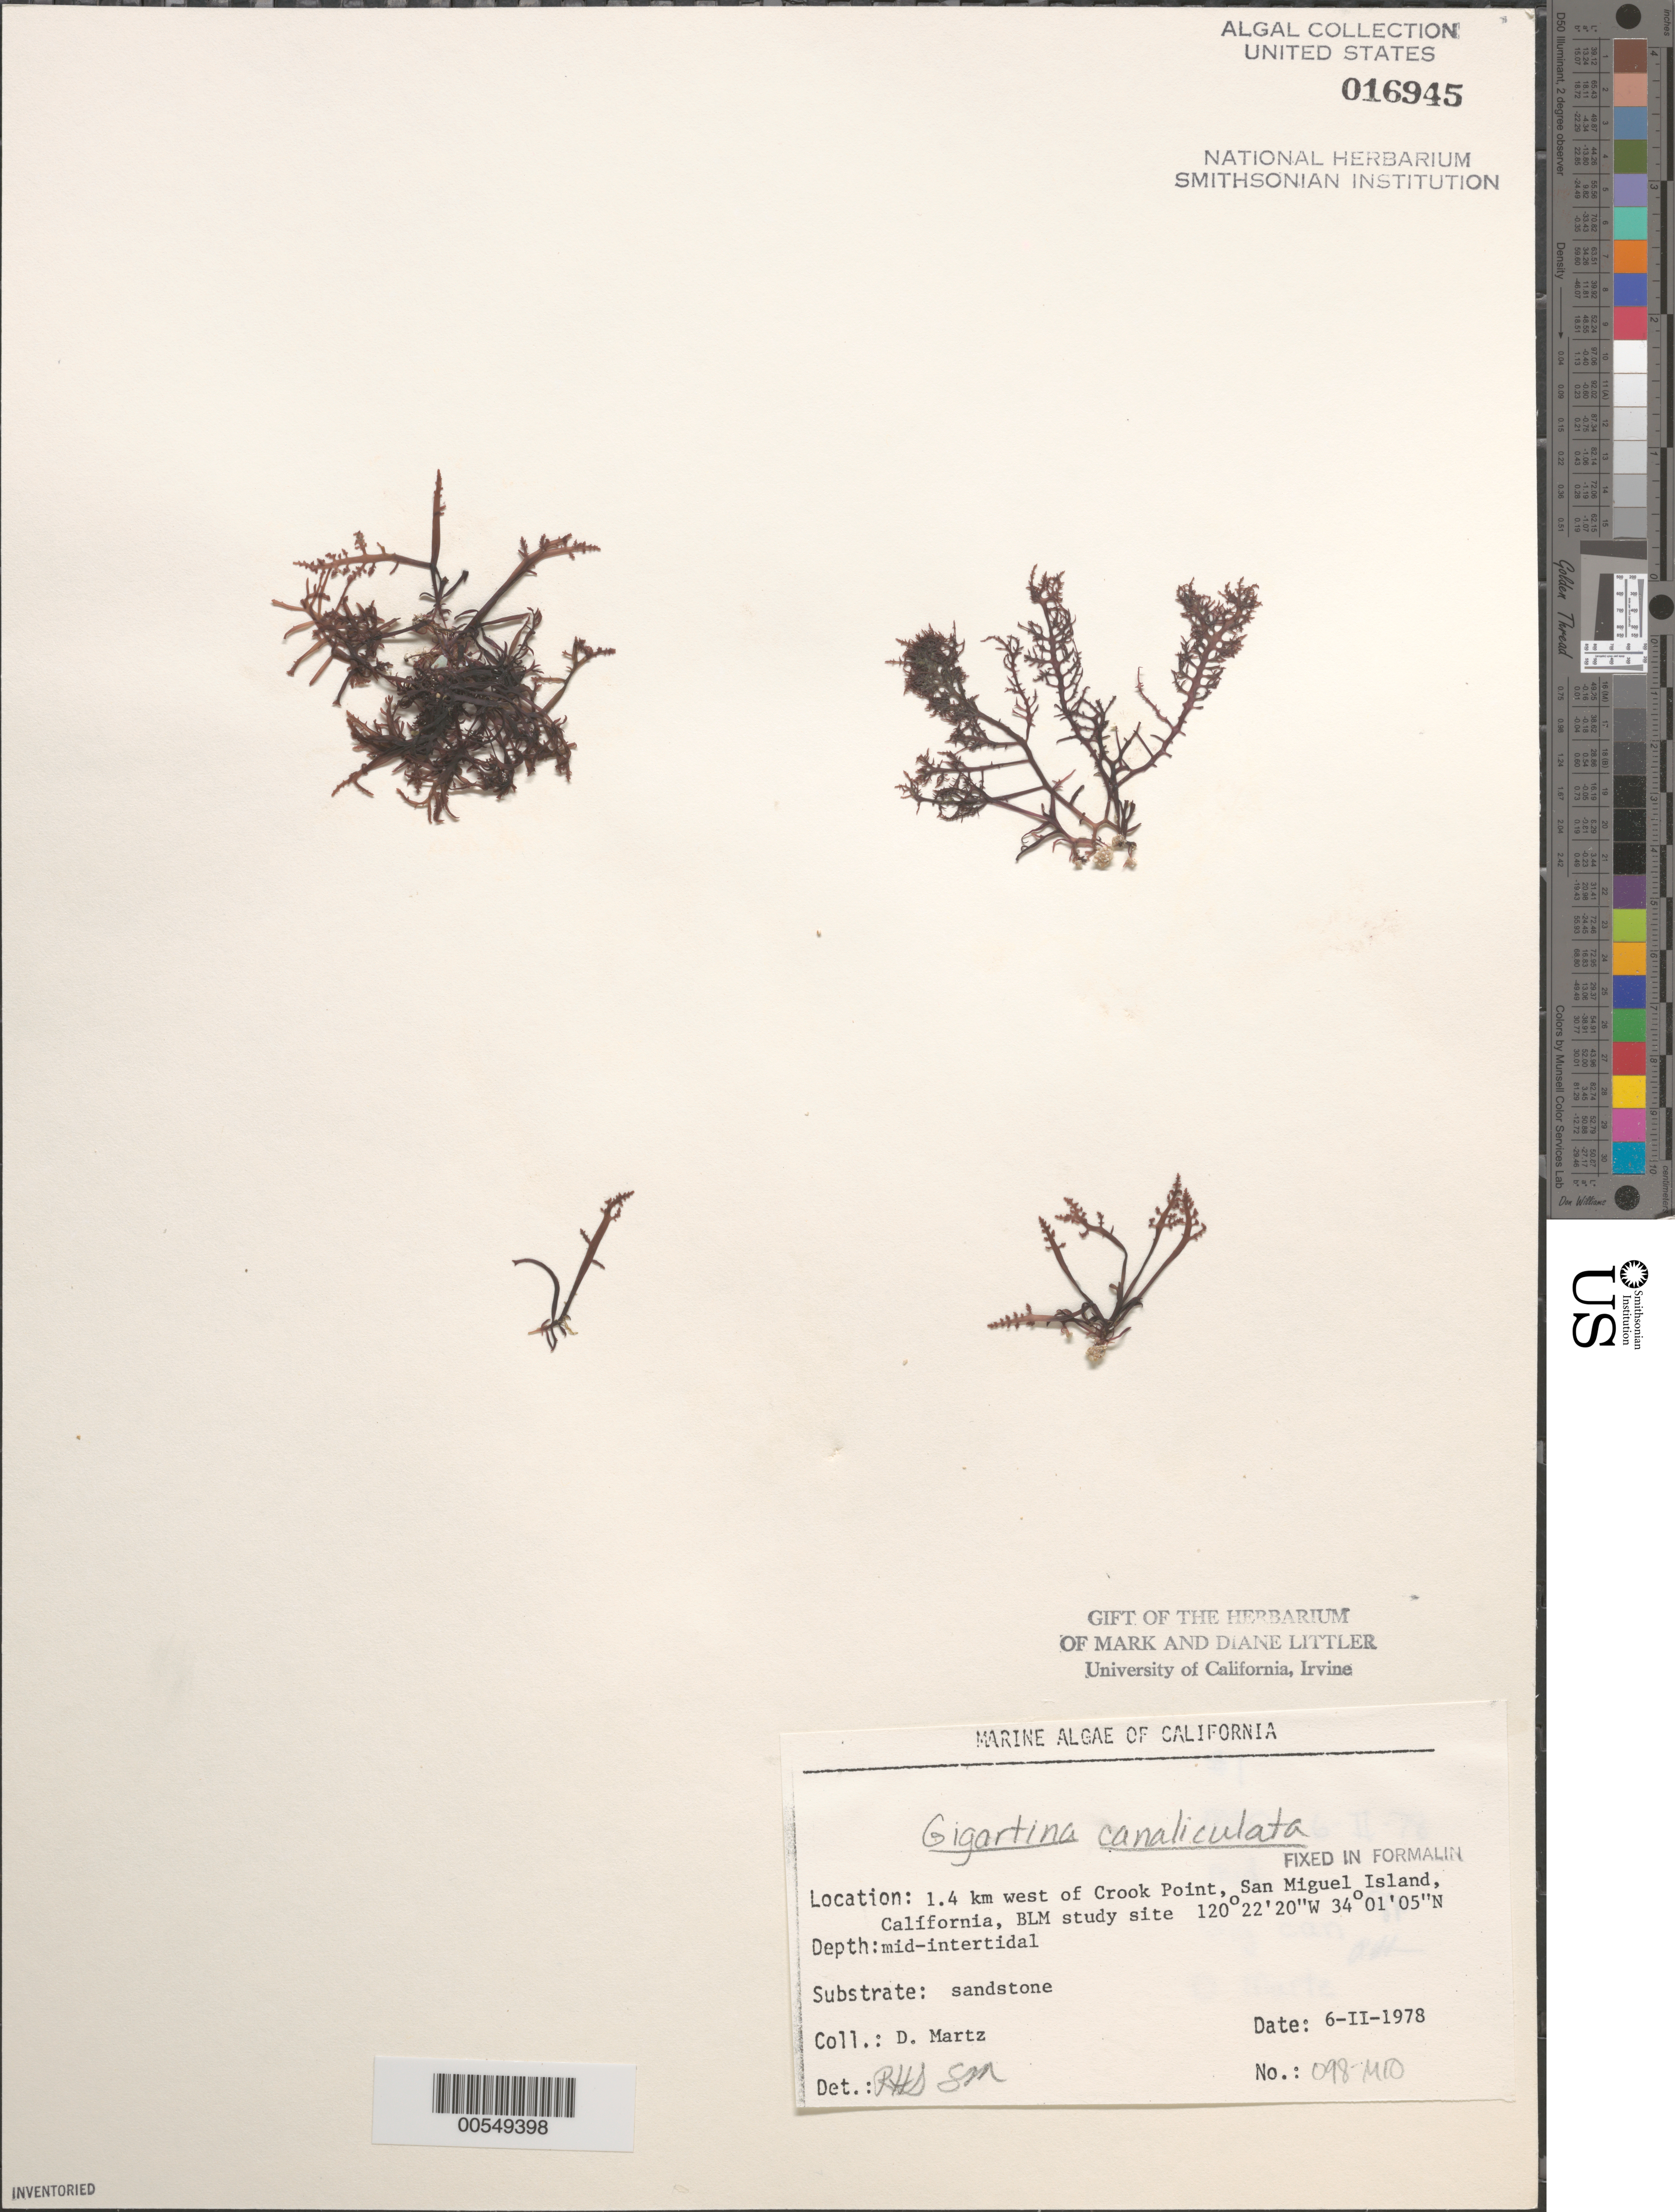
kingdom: Plantae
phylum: Rhodophyta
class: Florideophyceae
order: Gigartinales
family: Gigartinaceae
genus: Chondracanthus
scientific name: Chondracanthus canaliculatus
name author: (Harv.) Guiry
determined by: Algae name updating Project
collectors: D. Martz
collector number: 098-mio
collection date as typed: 06 Feb 1978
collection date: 1978-02-06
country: United States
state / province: California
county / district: Santa Barbara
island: San Miguel Island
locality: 1.4 km north of Crook Point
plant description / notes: BLM-SOCALBIGHT Rocky Intertidal Survey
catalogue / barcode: US 16945